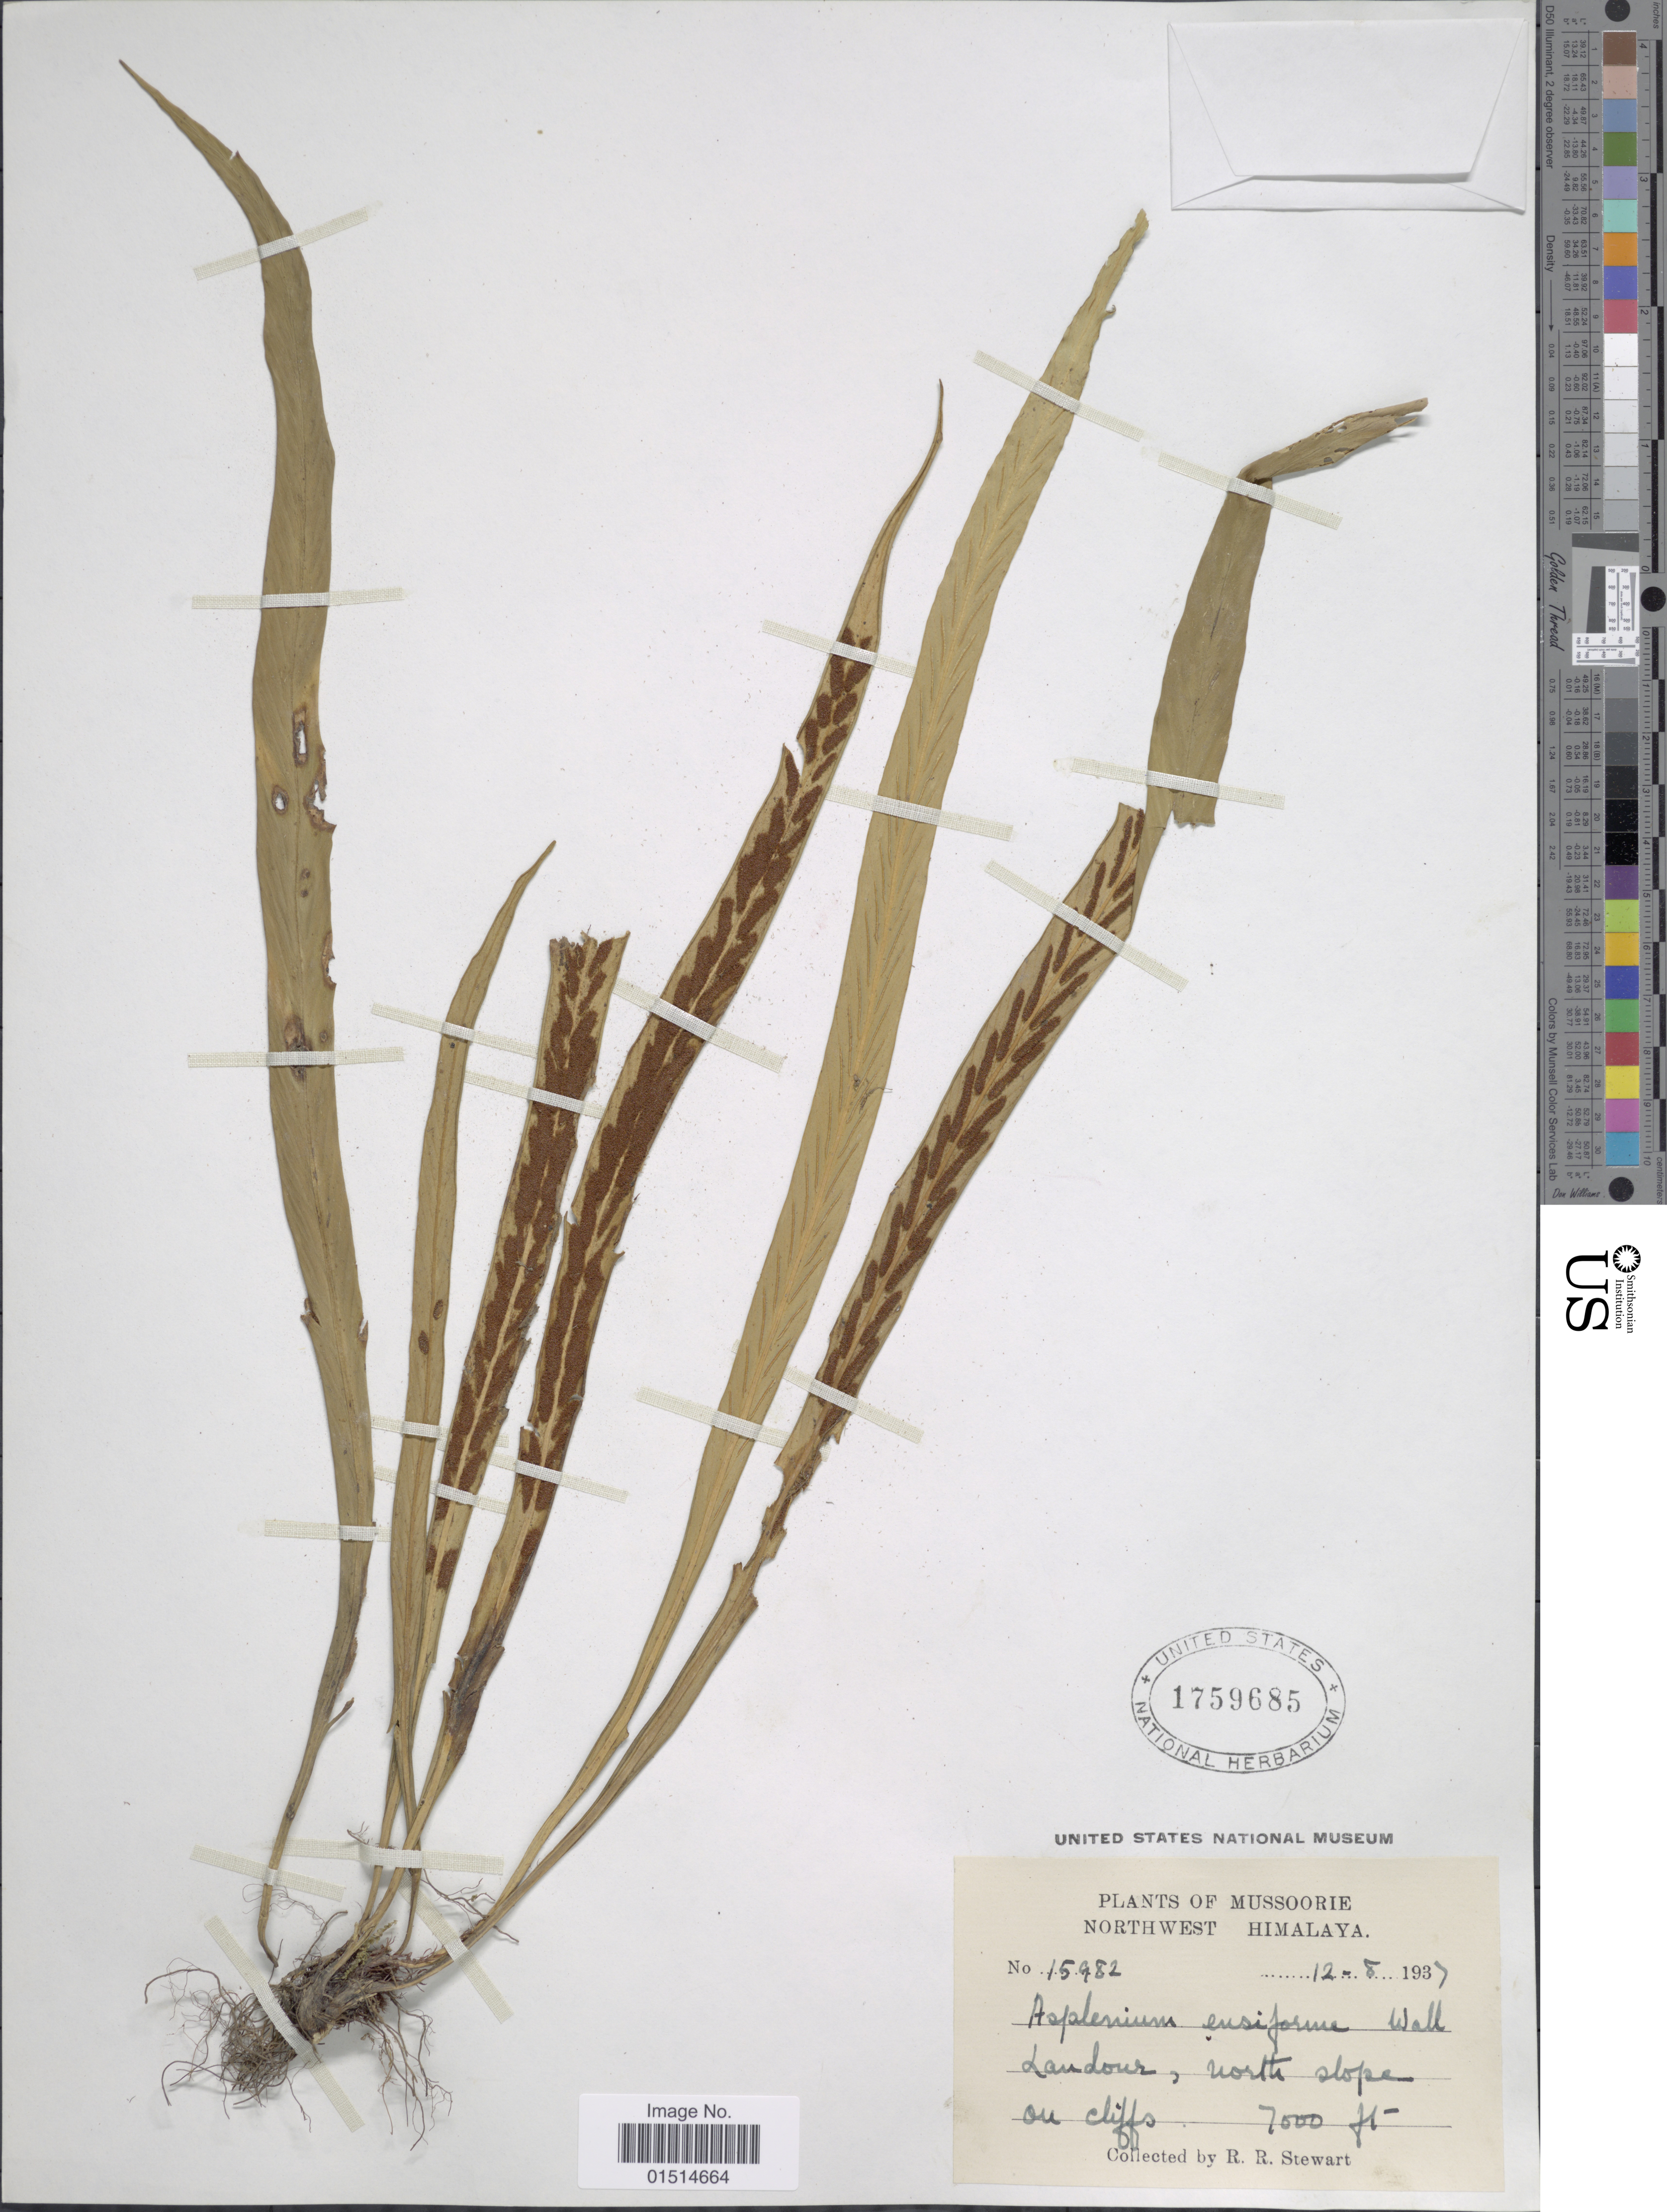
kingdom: Plantae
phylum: Tracheophyta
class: Polypodiopsida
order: Polypodiales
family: Aspleniaceae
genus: Asplenium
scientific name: Asplenium ensiforme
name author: Wall. ex Hook. & Grev.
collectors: R. R. Stewart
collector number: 15982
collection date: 1937-08-12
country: India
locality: Mussoorie, Northwest Himalaya, Landour, north slope of cliffs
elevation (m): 2134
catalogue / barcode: US 1759685